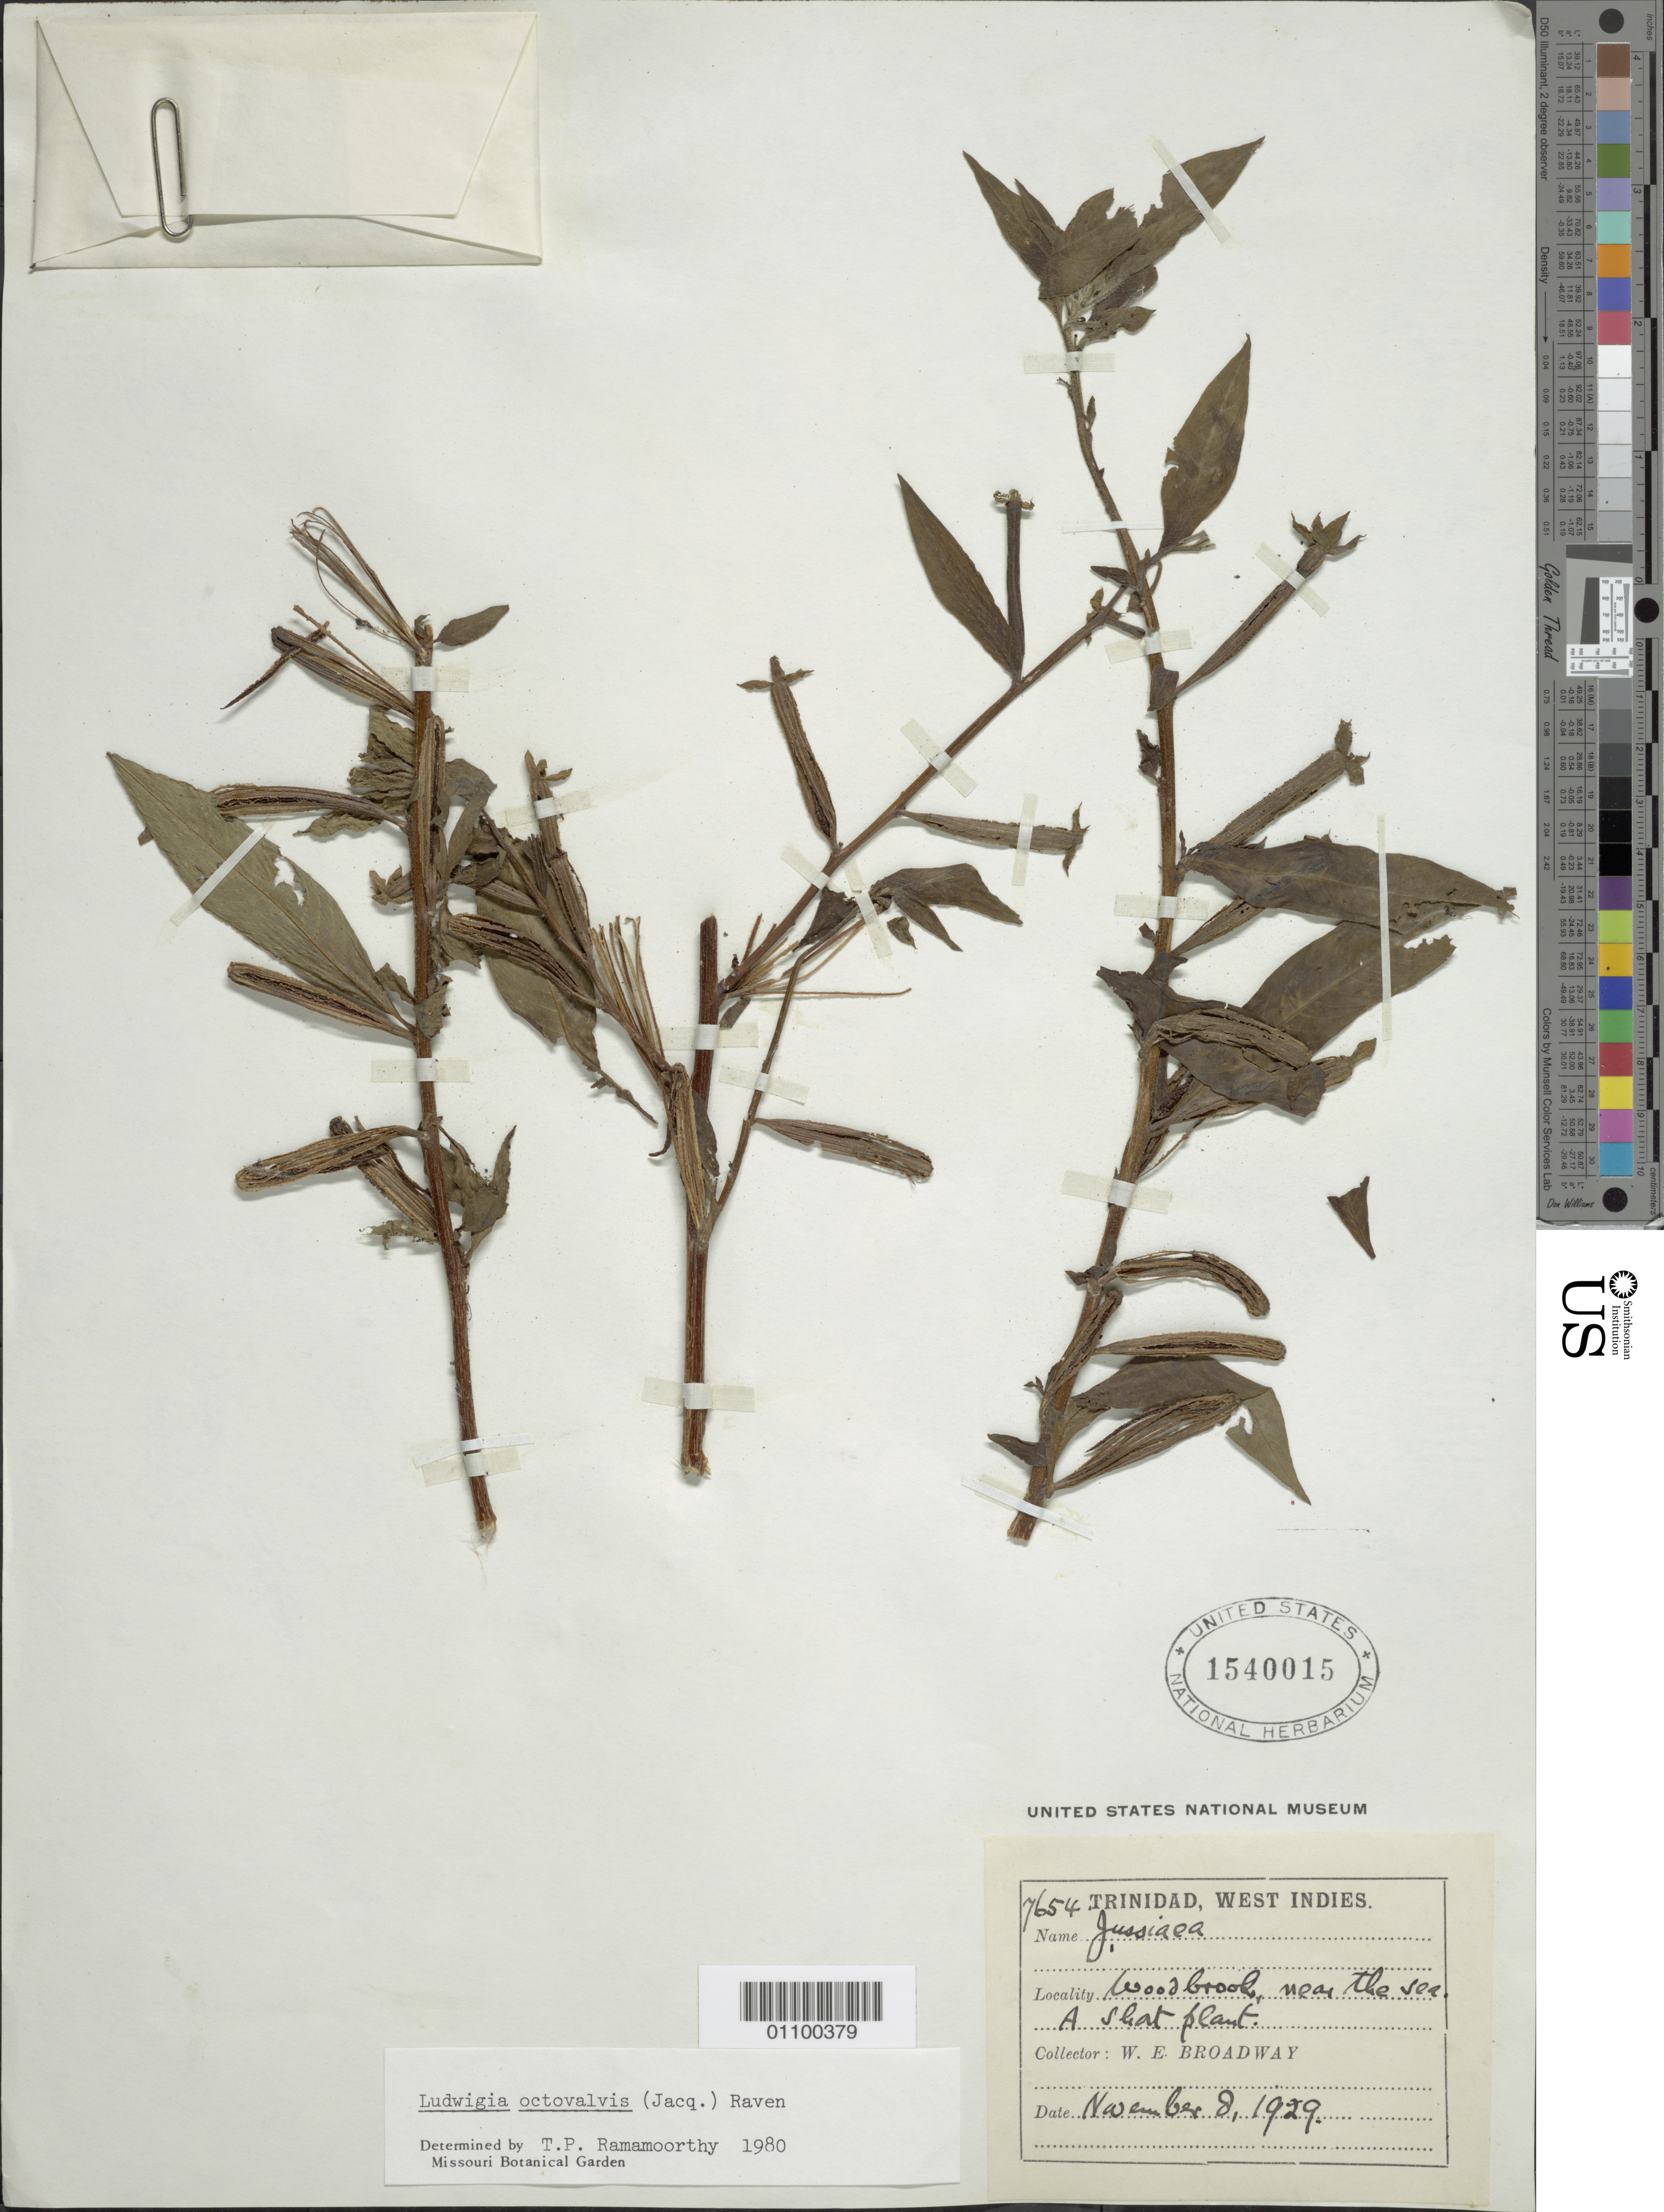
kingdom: Plantae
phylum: Tracheophyta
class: Magnoliopsida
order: Myrtales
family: Onagraceae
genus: Ludwigia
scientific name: Ludwigia octovalvis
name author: (Jacq.) P.H. Raven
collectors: W. E. Broadway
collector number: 7654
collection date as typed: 08 Nov 1929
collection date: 1929-11-08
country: Trinidad and Tobago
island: Trinidad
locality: Woodbrook, near the sea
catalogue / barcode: US 1540015